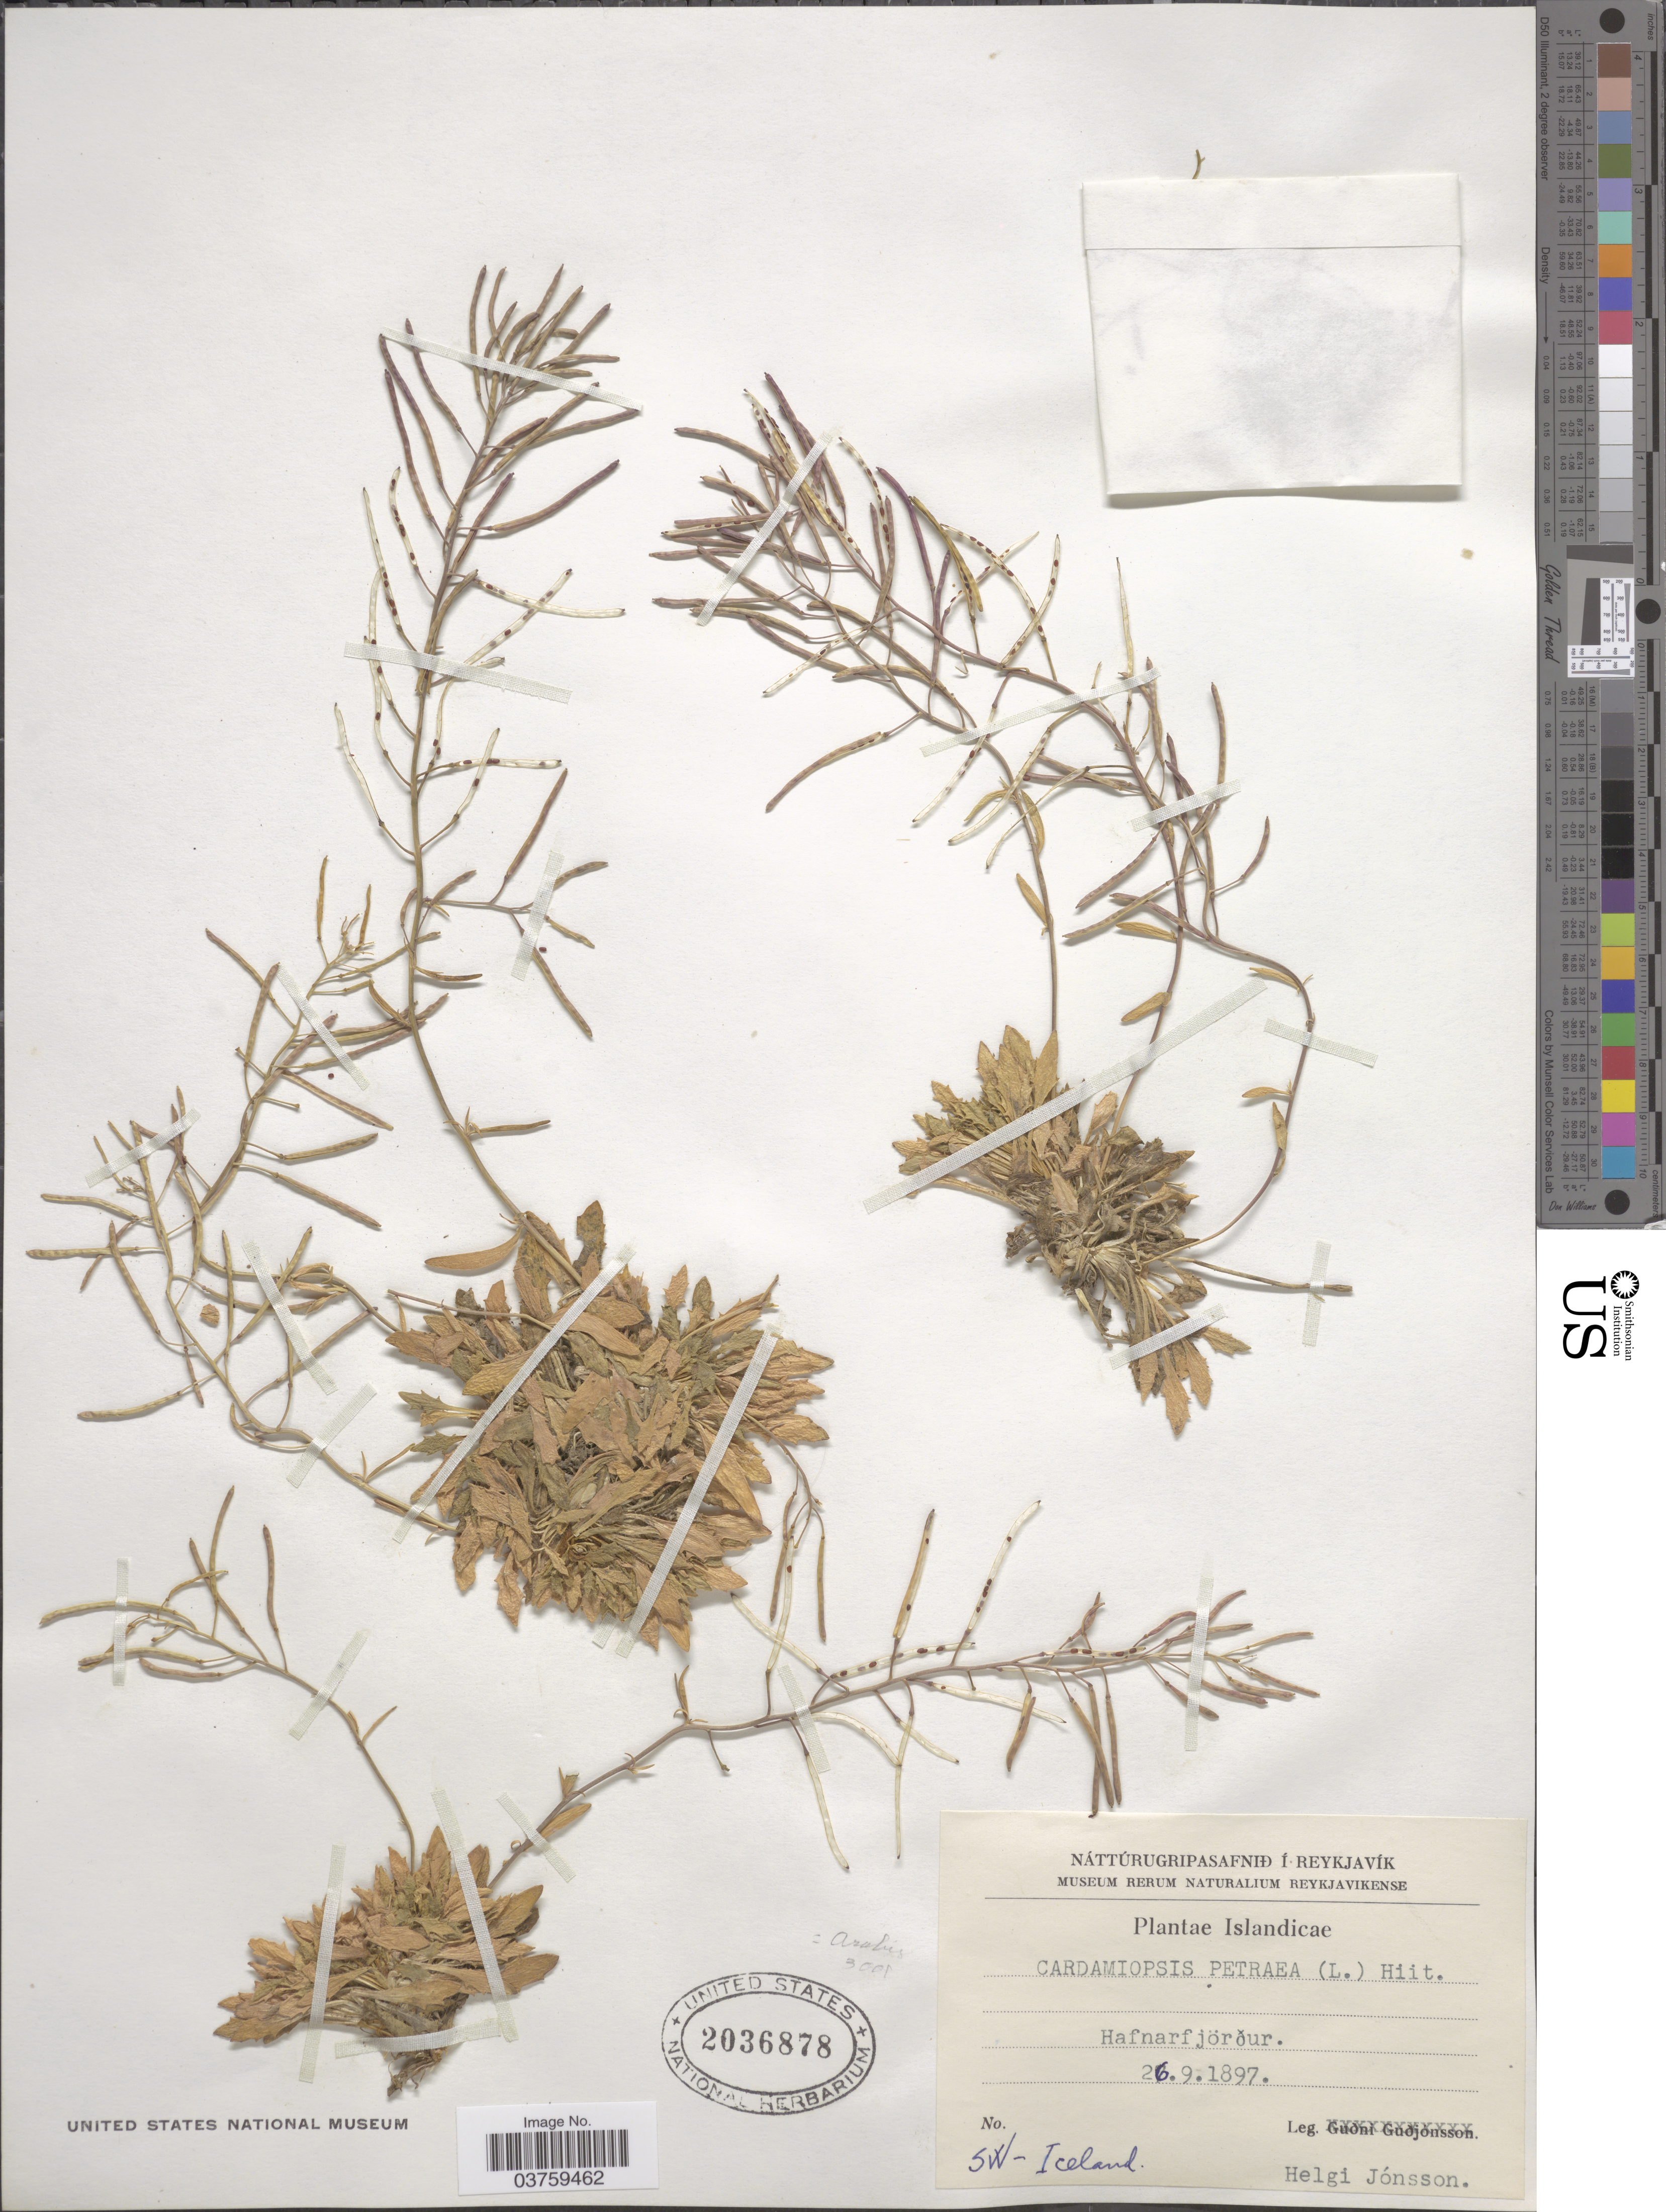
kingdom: Plantae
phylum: Tracheophyta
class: Magnoliopsida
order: Brassicales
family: Brassicaceae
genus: Arabis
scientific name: Arabis petraea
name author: (L.) Lam.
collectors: H. Jónsson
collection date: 1897-09-26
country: Iceland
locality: Islandicae. Hafnarfjördur. SW-Iceland.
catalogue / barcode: US 2036878